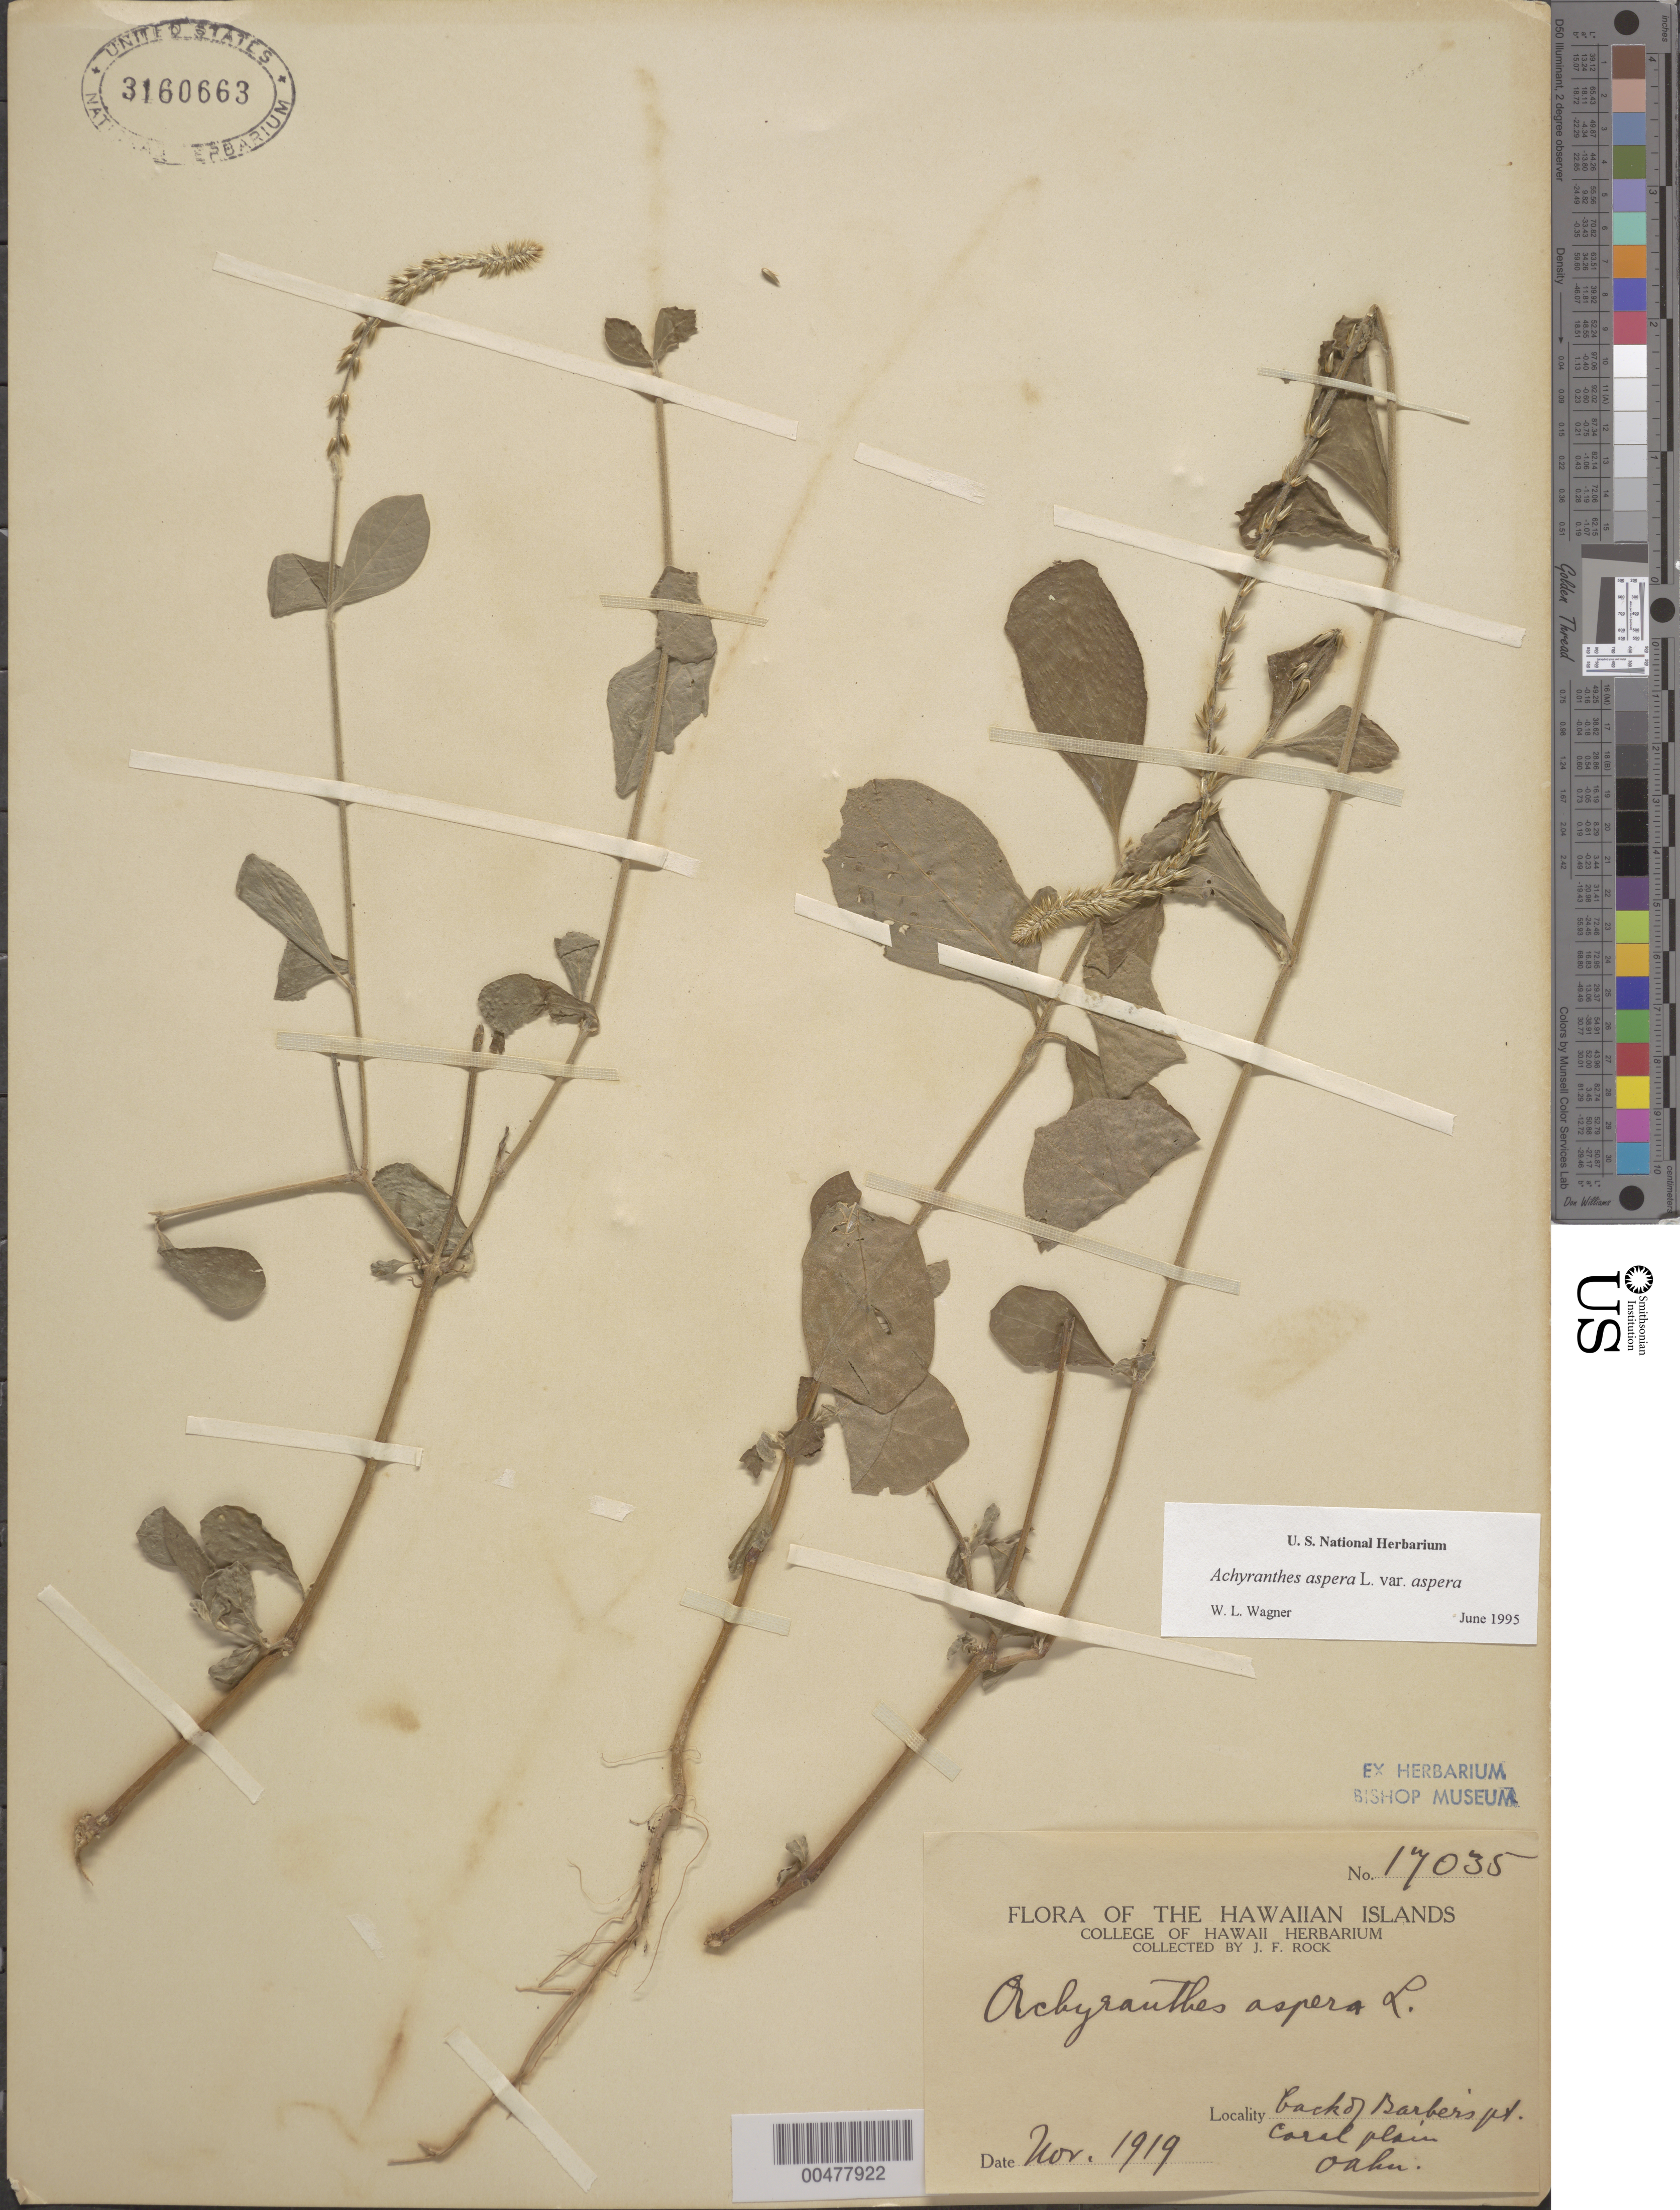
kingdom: Plantae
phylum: Tracheophyta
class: Magnoliopsida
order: Caryophyllales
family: Amaranthaceae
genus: Achyranthes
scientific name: Achyranthes aspera var. aspera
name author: L.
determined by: Wagner, W. L., (BOT), Smithsonian Institution - National Museum of Natural History (UNITED STATES)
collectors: J. F. Rock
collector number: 17035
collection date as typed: Nov 1919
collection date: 1919-11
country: United States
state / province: Hawaii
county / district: Honolulu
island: Oahu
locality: Back of Barber's Point, Coral plain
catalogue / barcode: US 3160663